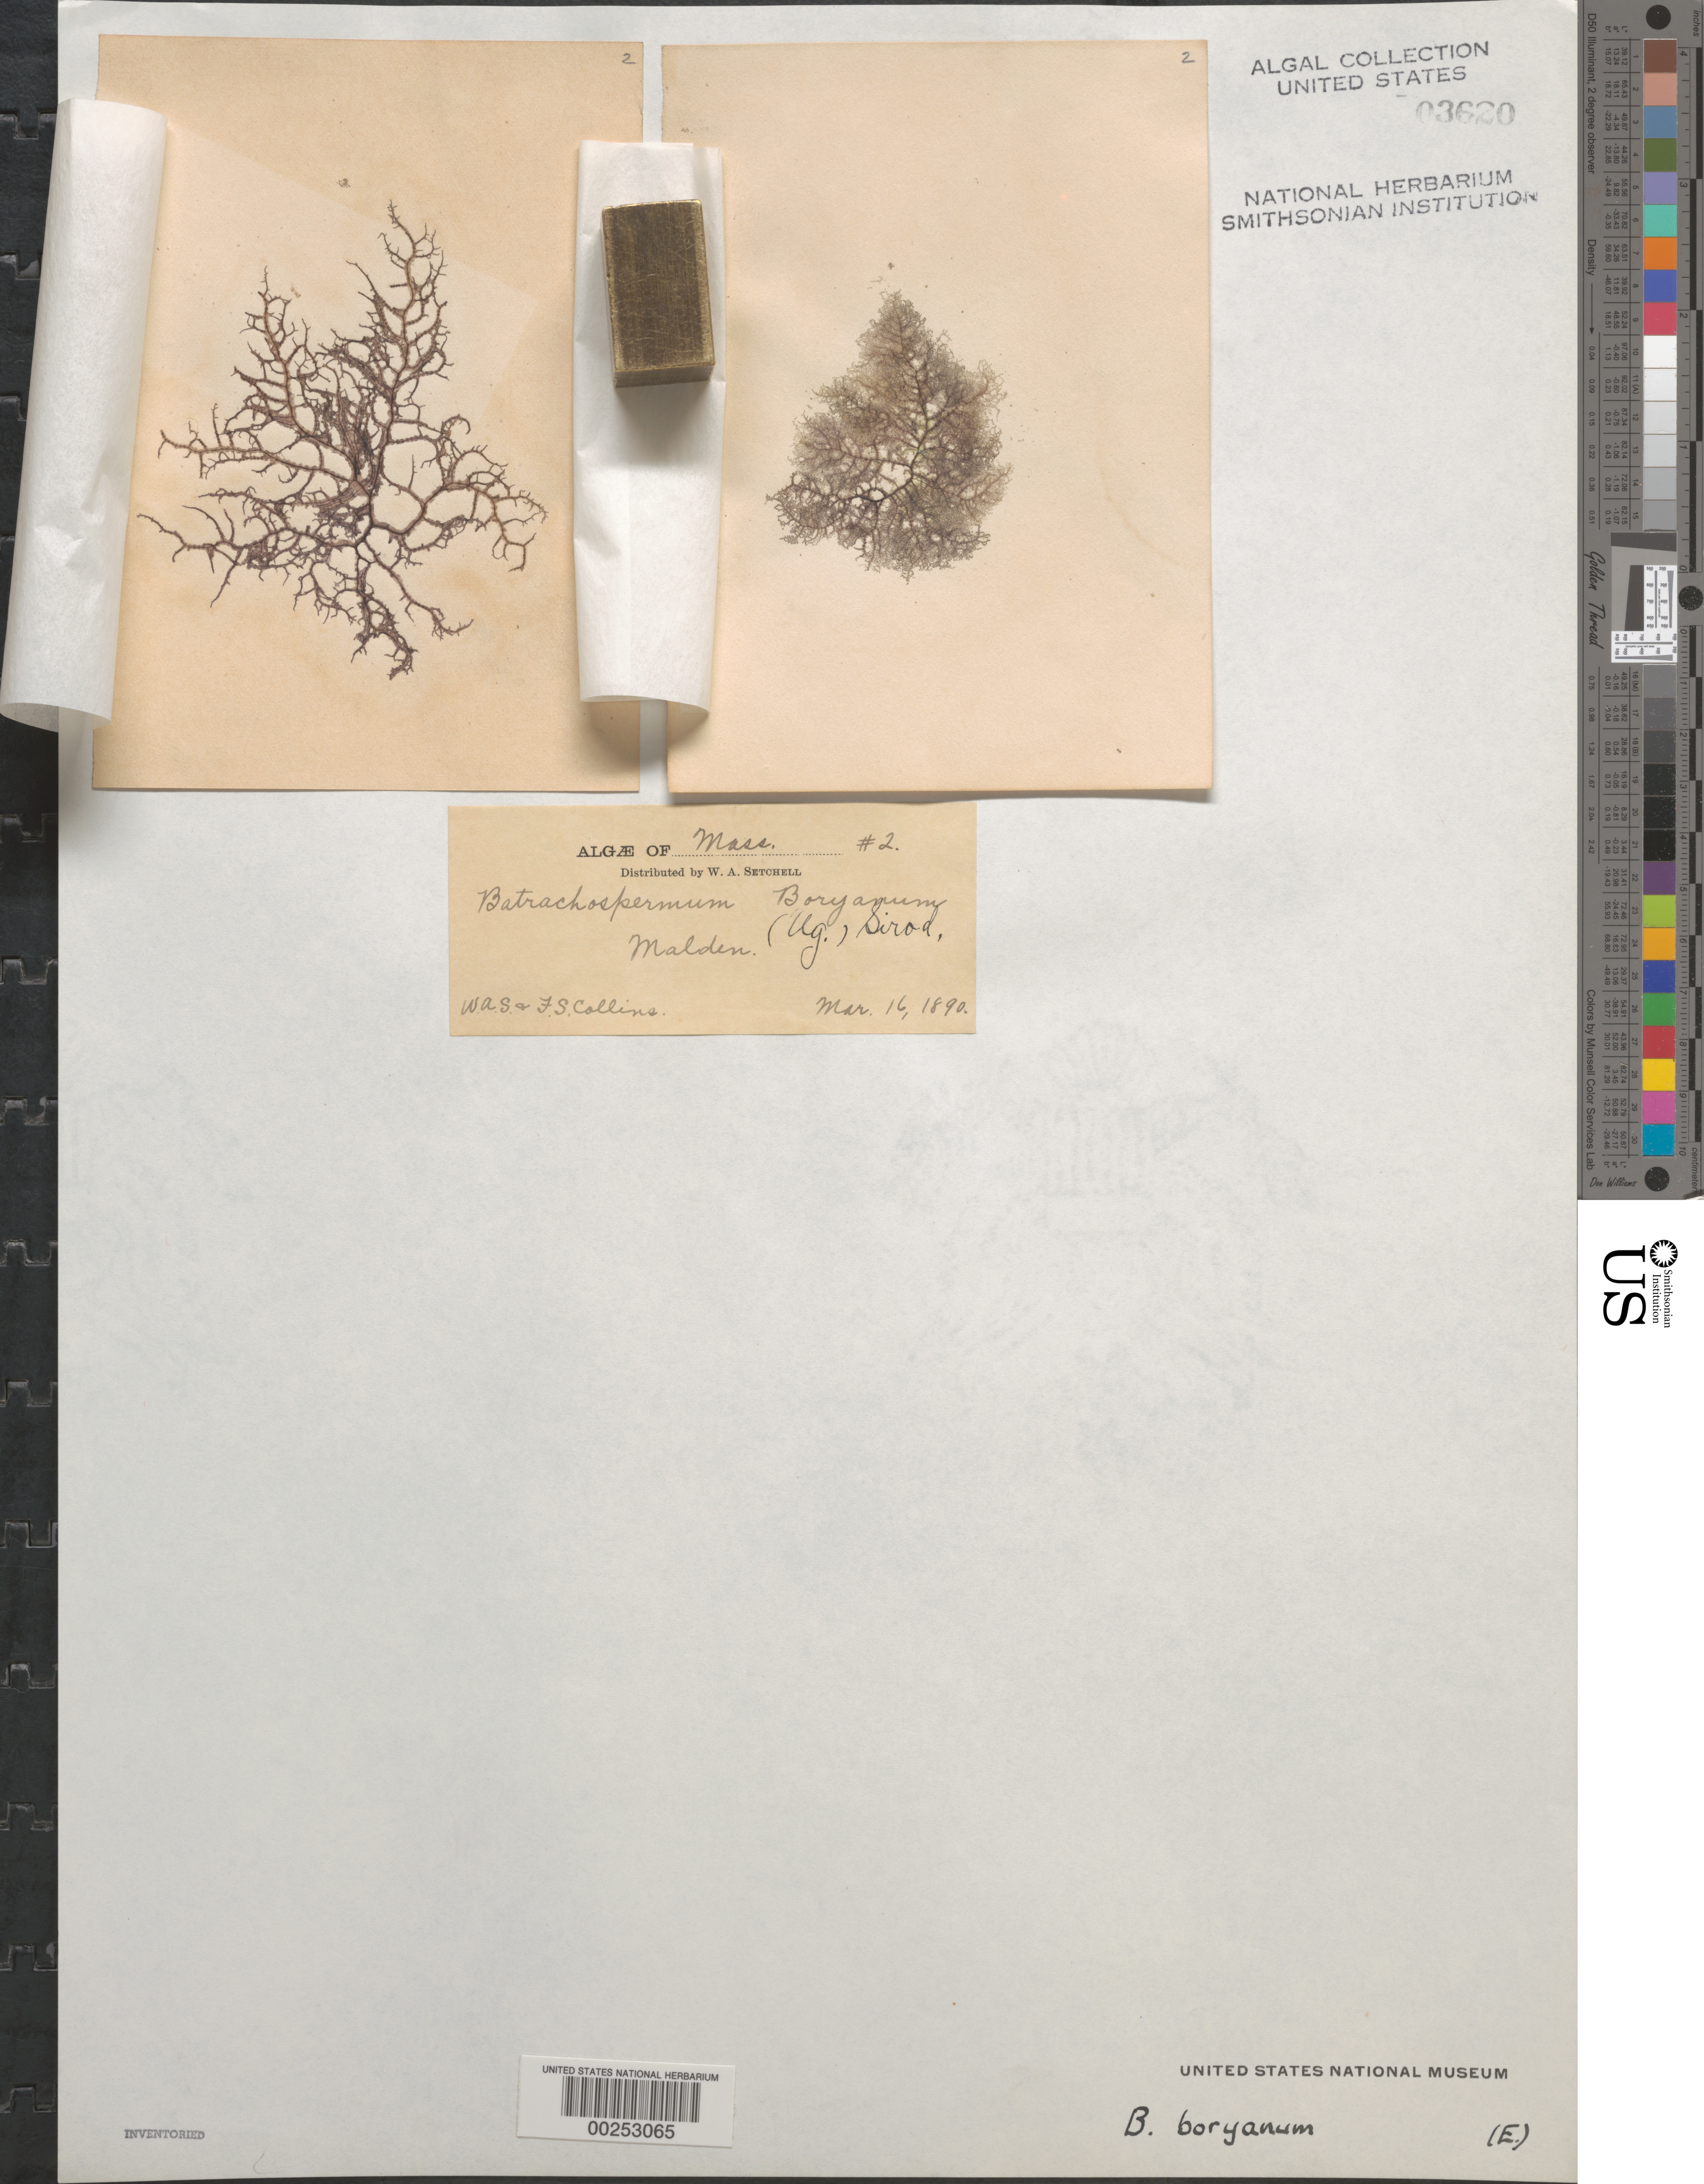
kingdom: Plantae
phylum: Rhodophyta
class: Florideophyceae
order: Batrachospermales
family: Batrachospermaceae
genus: Sheathia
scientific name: Sheathia boryana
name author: (Sirodot) Salomaki & M.L. Vis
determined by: Algae name updating Project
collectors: W. Setchell & F. Collins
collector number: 2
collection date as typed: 16 Mar 1890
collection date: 1890-03-16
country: United States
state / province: Massachusetts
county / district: Middlesex County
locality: Malden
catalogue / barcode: US 3620